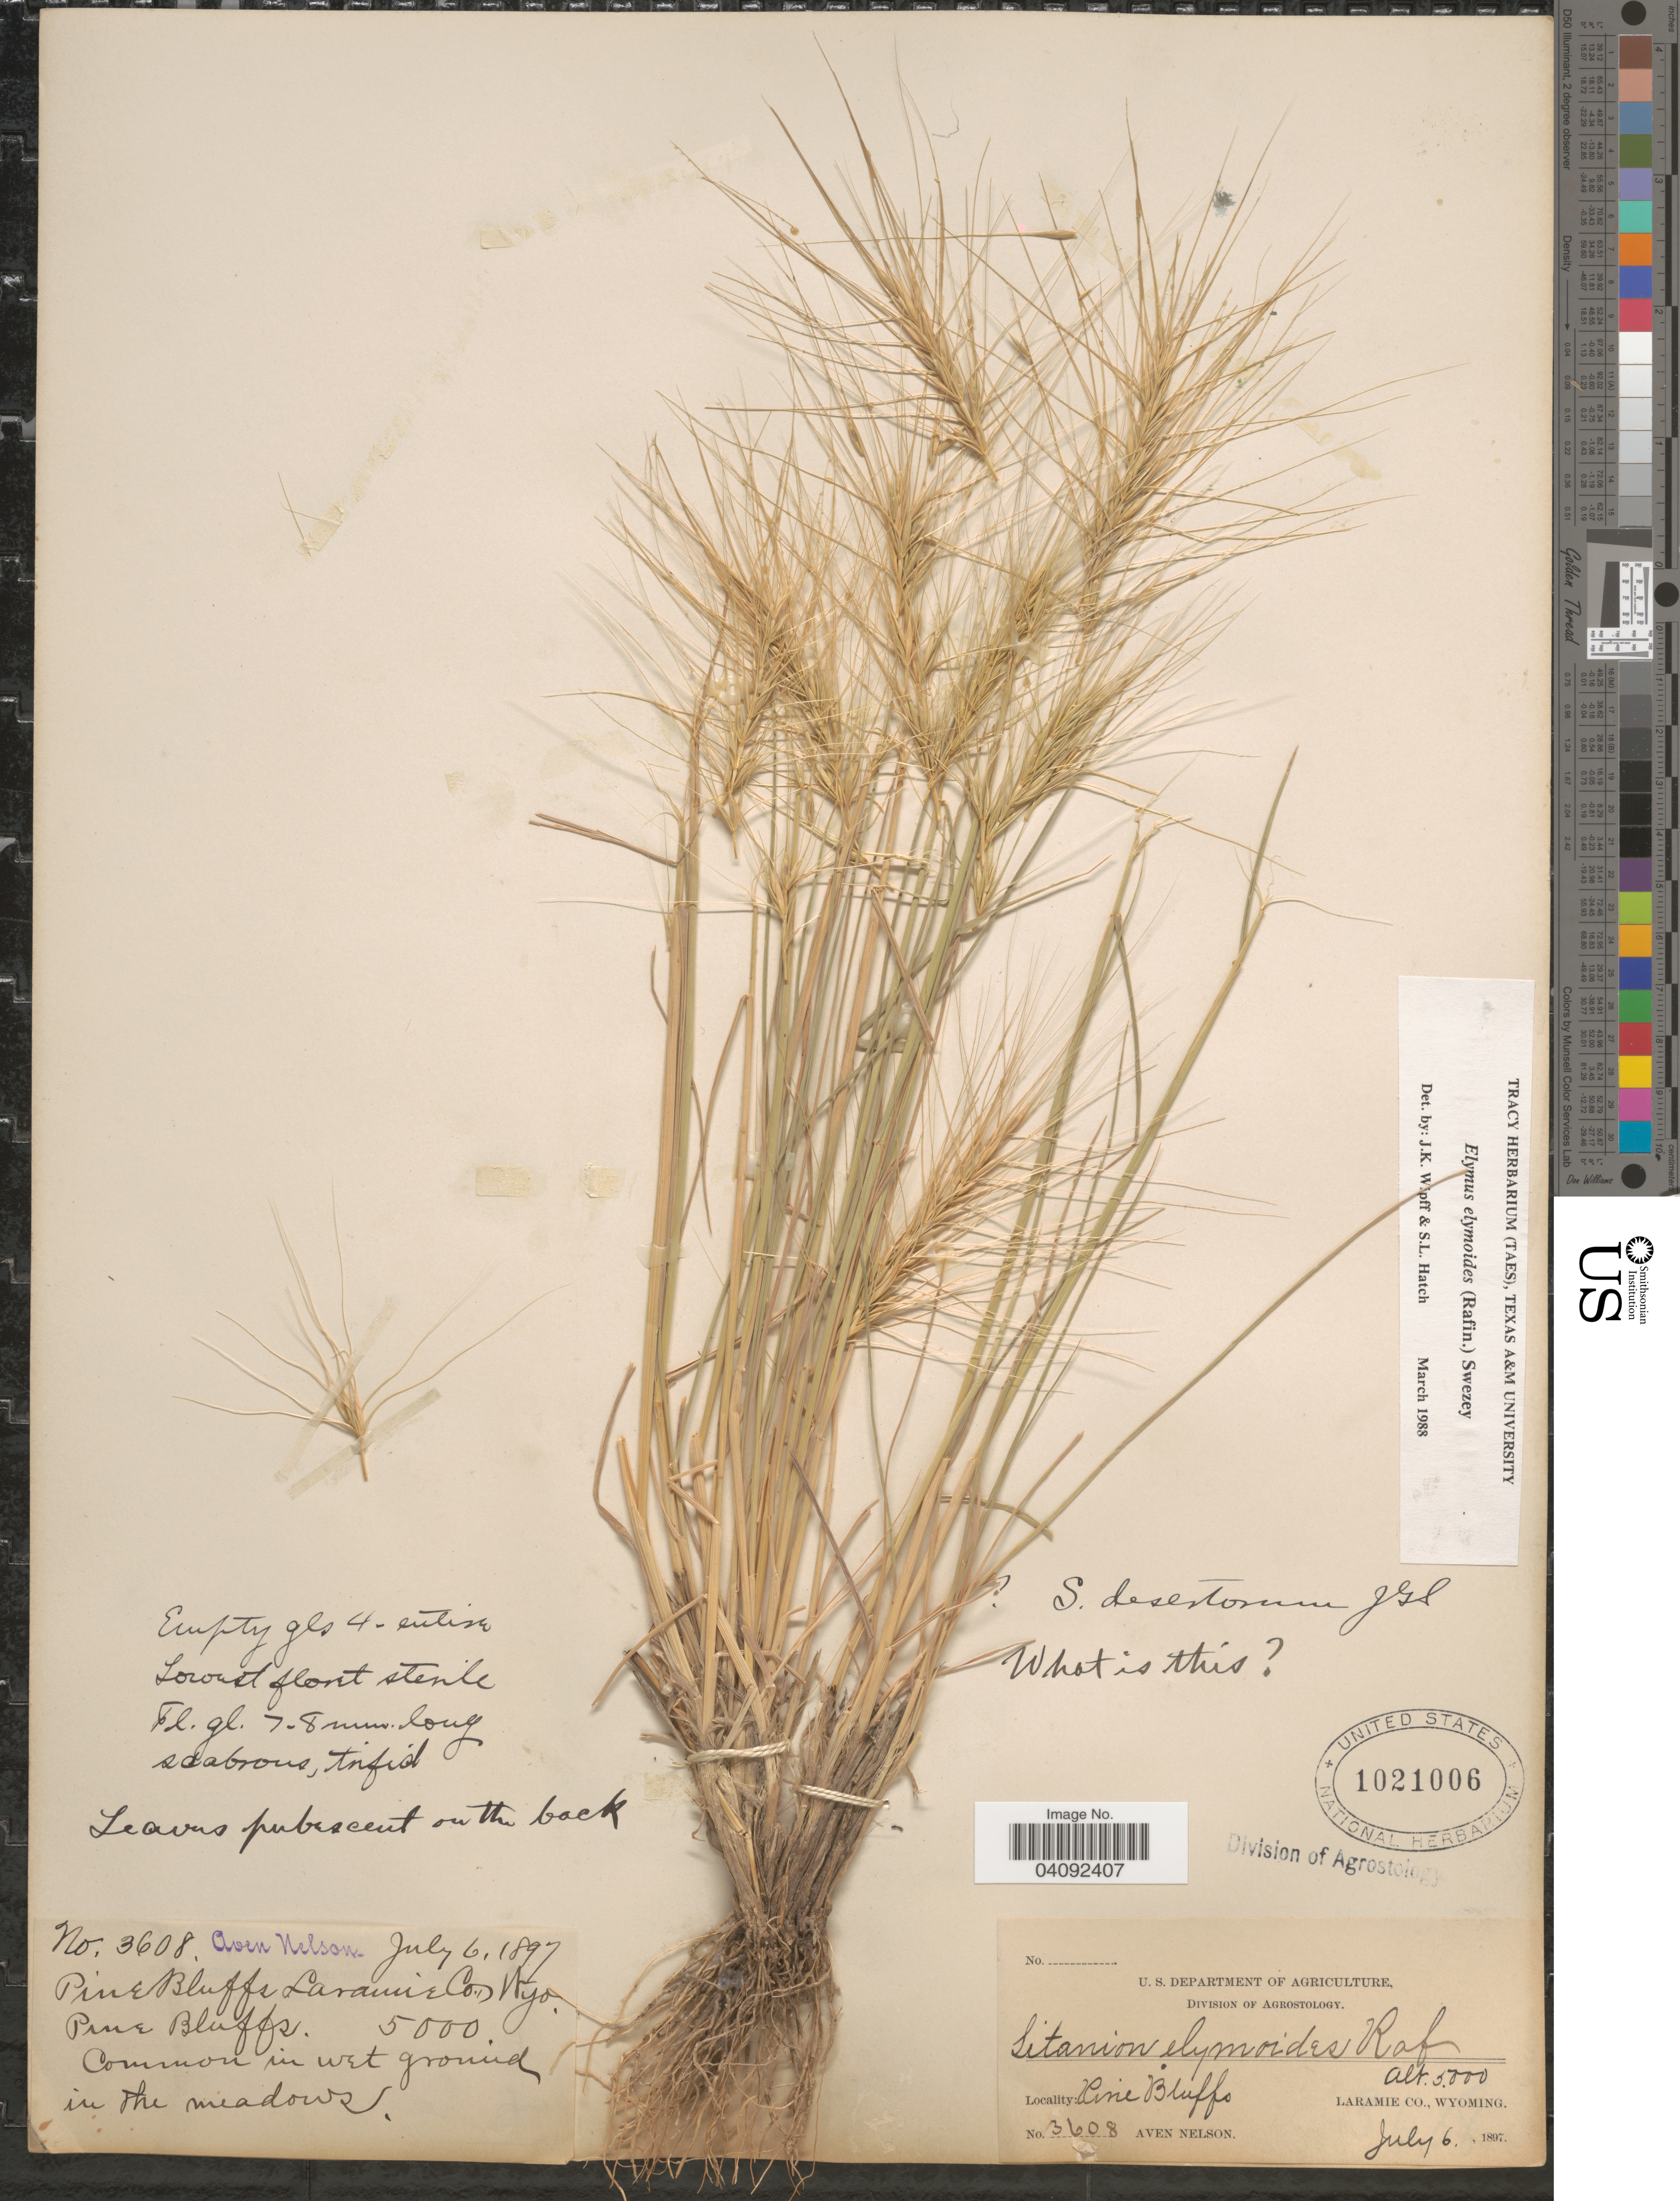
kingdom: Plantae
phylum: Tracheophyta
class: Liliopsida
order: Poales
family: Poaceae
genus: Elymus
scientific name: Elymus elymoides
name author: (Raf.) Swezey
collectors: A. Nelson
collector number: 3608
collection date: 1897-07-06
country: United States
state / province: Wyoming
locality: Pine Bluffs. Laramie Co. Pine Bluffs. Common in wet ground in the meadows.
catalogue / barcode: US 1021006